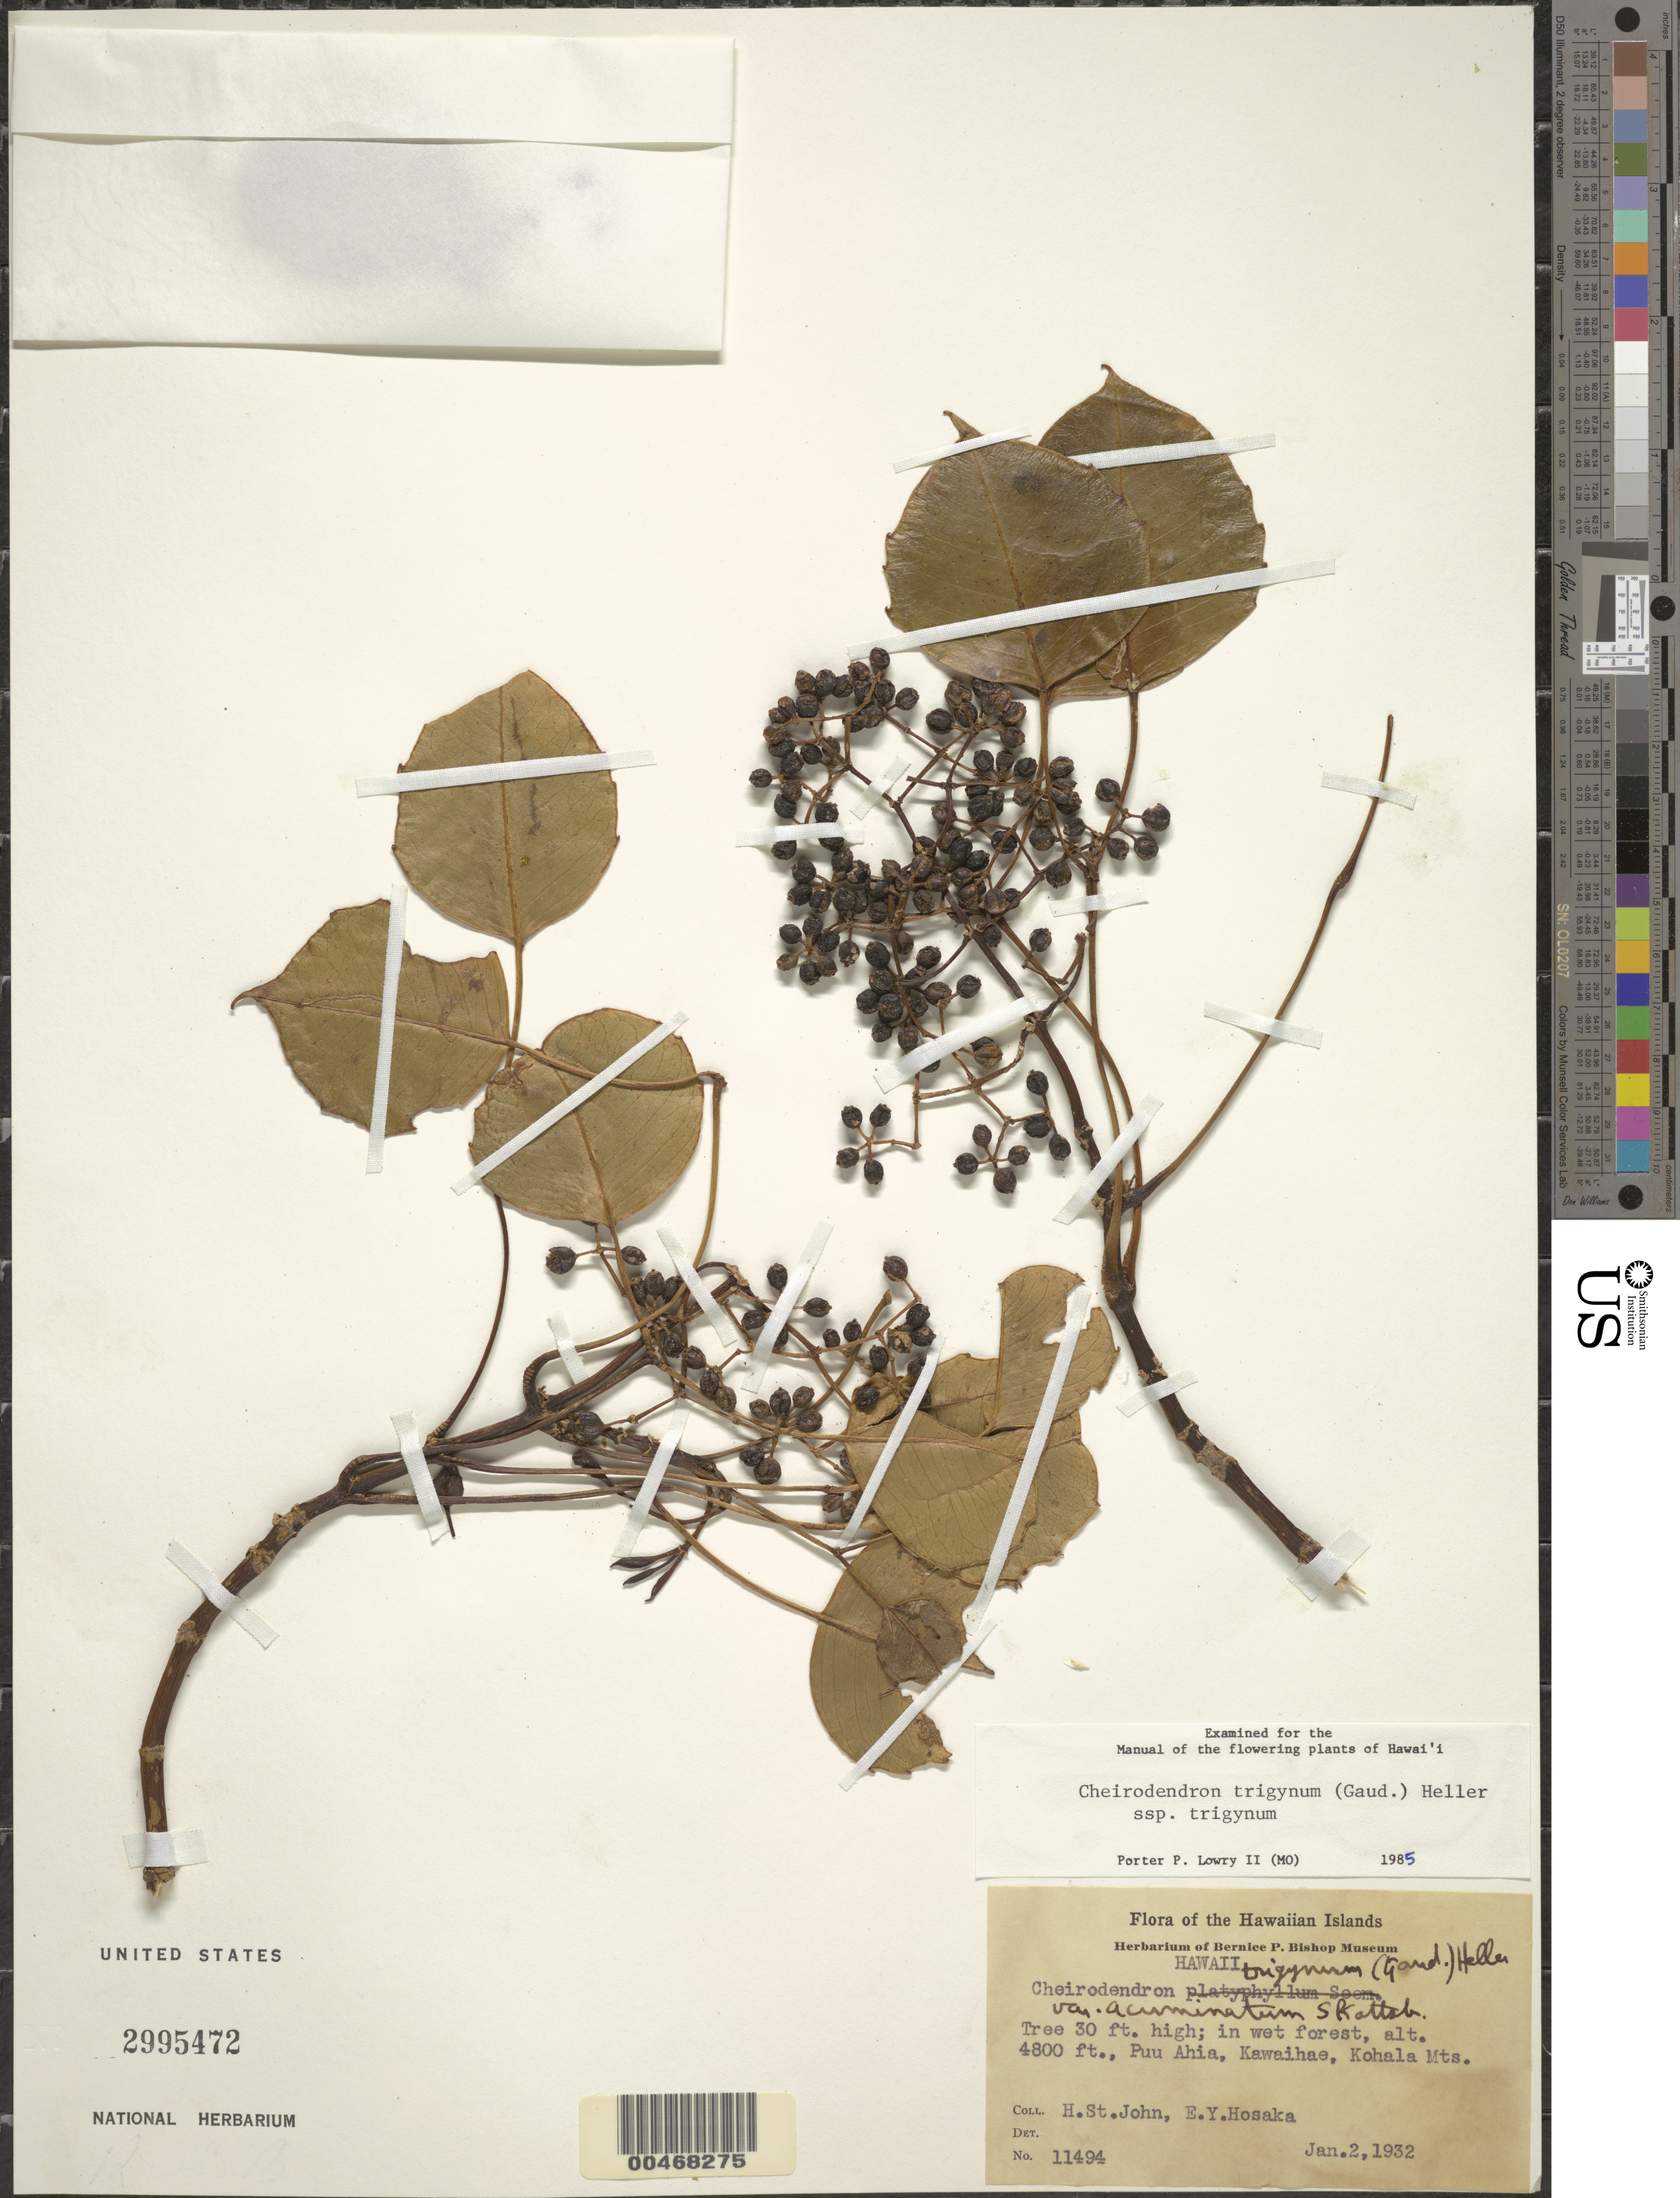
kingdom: Plantae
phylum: Tracheophyta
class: Magnoliopsida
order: Apiales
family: Araliaceae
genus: Cheirodendron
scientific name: Cheirodendron trigynum subsp. trigynum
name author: (Gaudich.) A. Heller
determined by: Lowry, P. P., (MO), Missouri Botanical Garden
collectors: H. St. John & E. Y. Hosaka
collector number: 11494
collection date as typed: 2 Jan 1932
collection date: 1932-01-02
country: United States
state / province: Hawaii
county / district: Hawaii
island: Hawaii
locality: Puu Ahia, Kawaihae, Kohala Mts.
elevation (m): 1463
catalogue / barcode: US 2995472